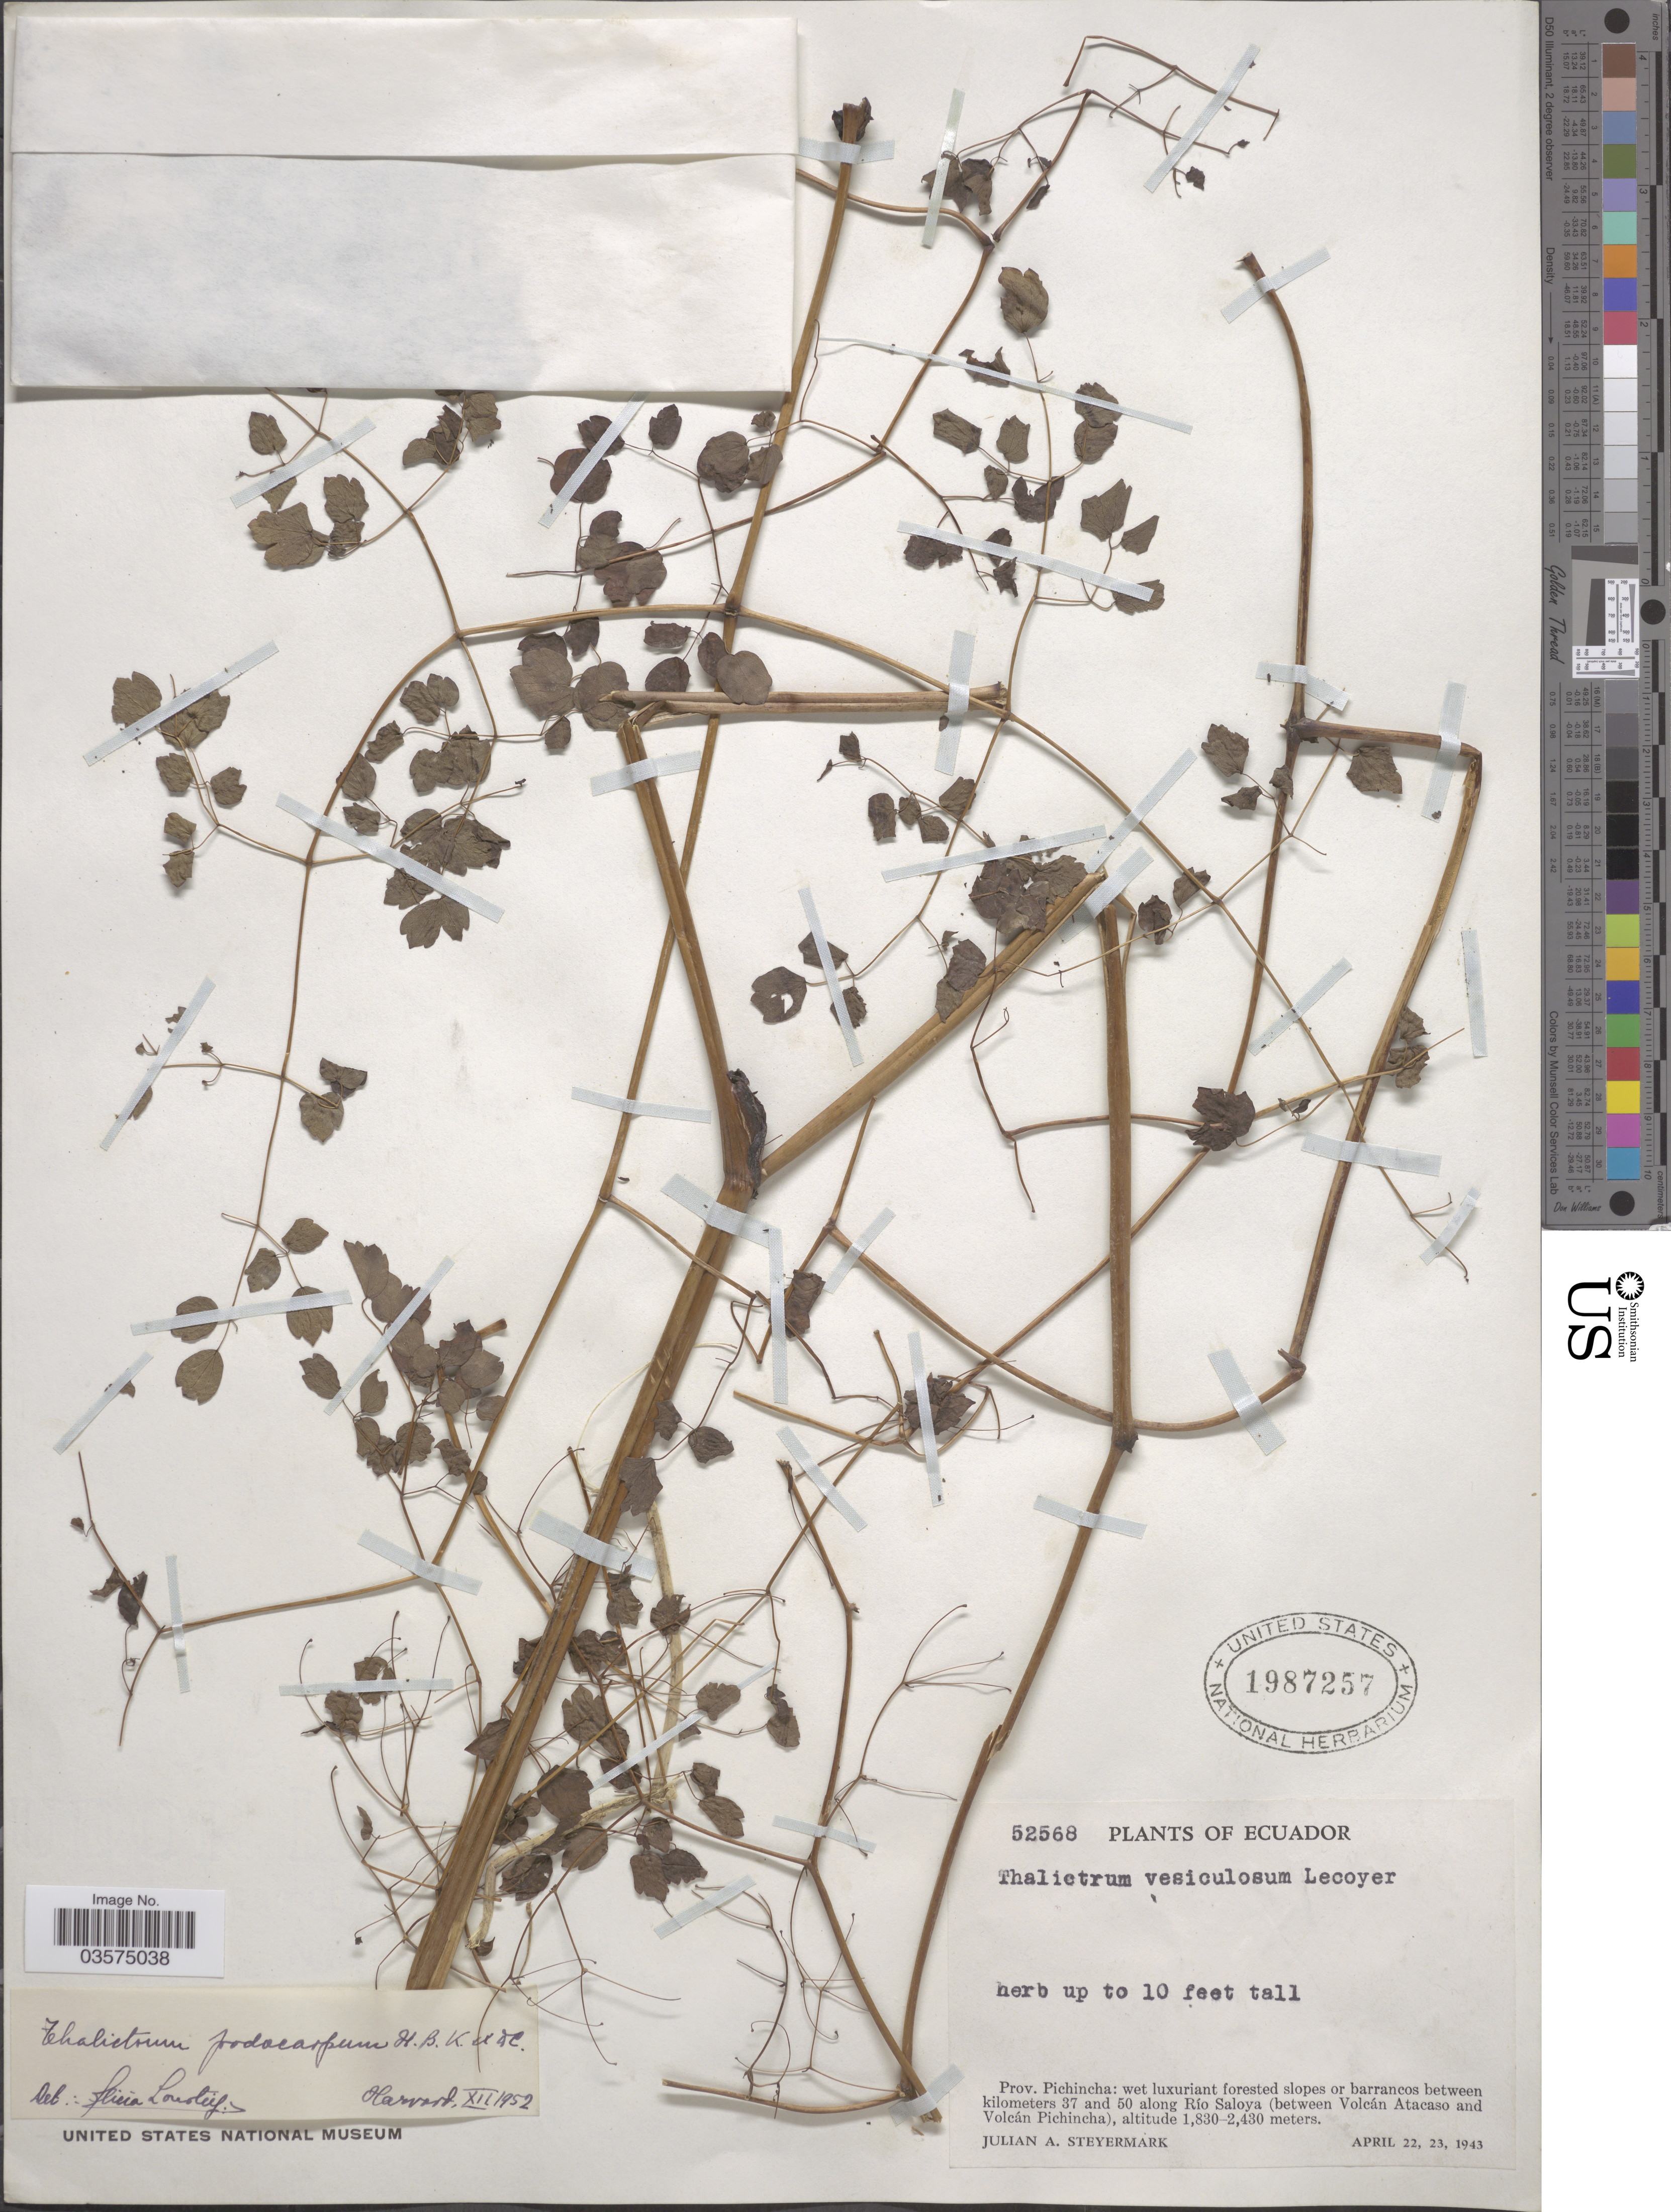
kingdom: Plantae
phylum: Tracheophyta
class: Magnoliopsida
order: Ranunculales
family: Ranunculaceae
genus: Thalictrum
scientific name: Thalictrum podocarpum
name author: Kunth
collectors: J. Steyermark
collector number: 52568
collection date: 1943-04-22/1943-04-23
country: Ecuador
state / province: Pichincha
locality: Wet luxuriant forested slopes of barrancos between kilometers 37 and 50 along Río Saloya (between Volcán Atacaso and Volcán Pichincha).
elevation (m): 1830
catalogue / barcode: US 1987257